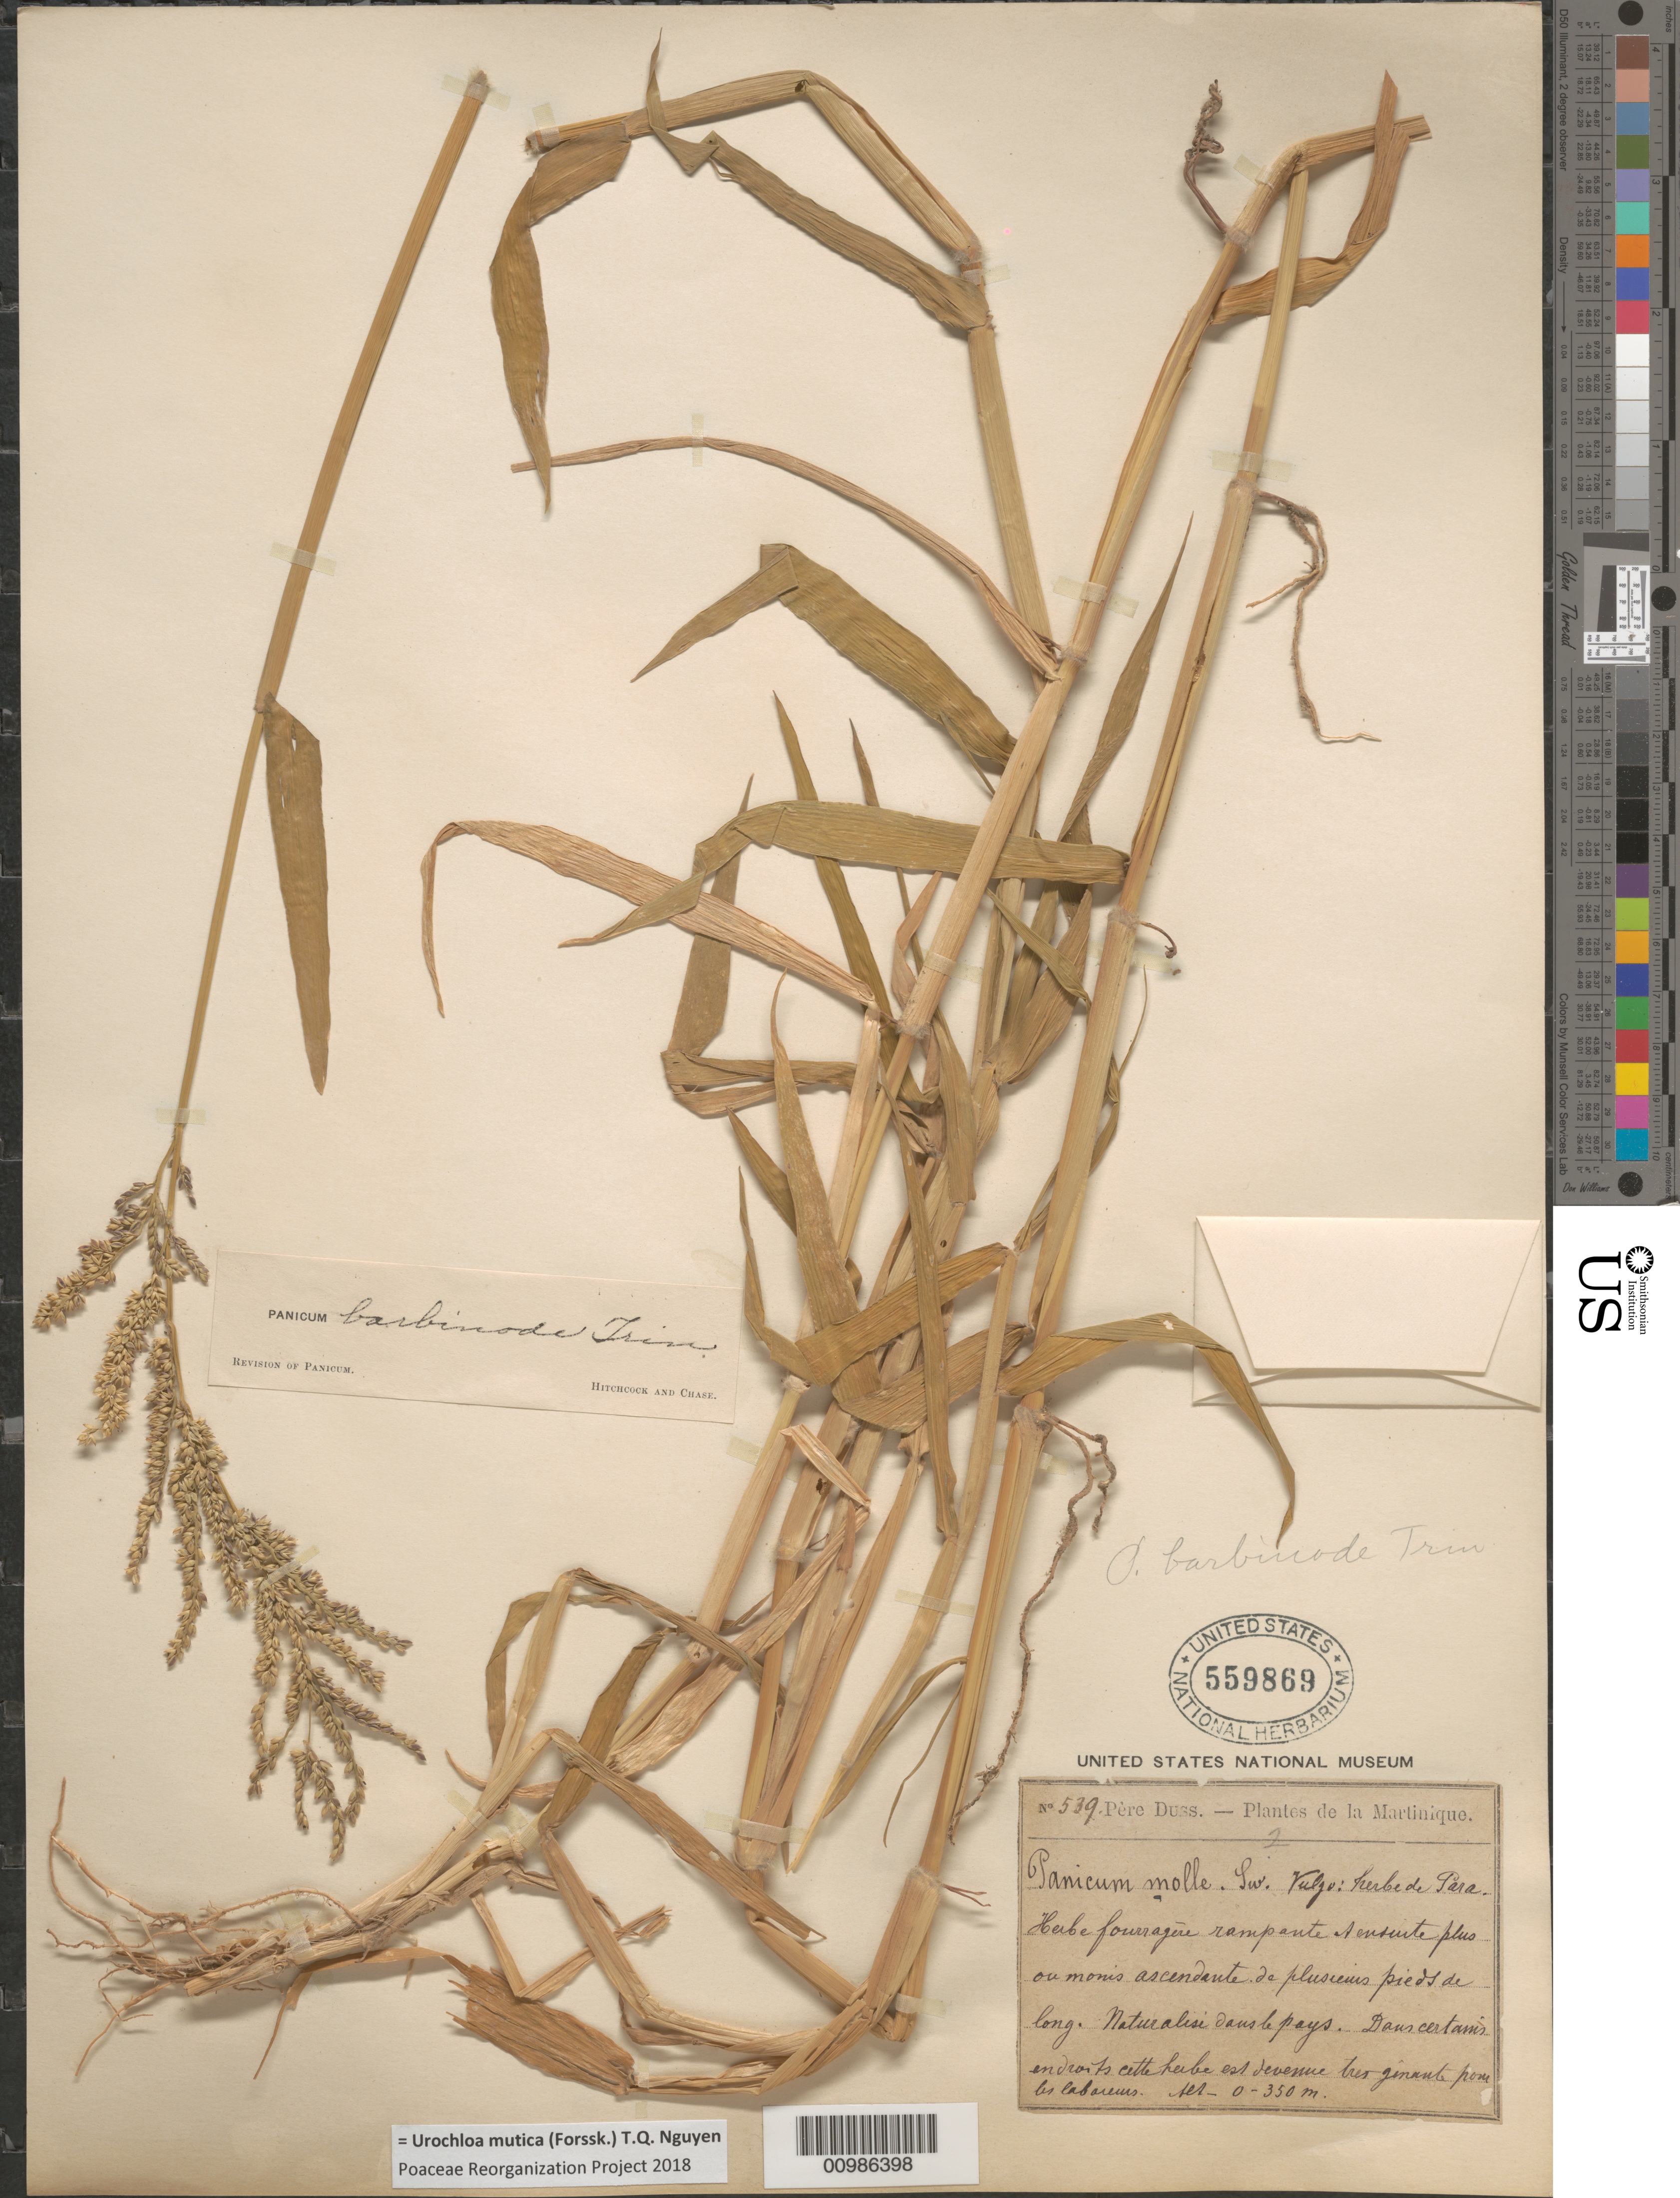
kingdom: Plantae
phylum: Tracheophyta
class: Liliopsida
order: Poales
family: Poaceae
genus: Brachiaria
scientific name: Brachiaria mutica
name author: (Forssk.) Stapf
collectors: Père Duss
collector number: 539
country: Martinique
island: Martinique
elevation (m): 0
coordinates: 0 N, 0 E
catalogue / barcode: US 559869